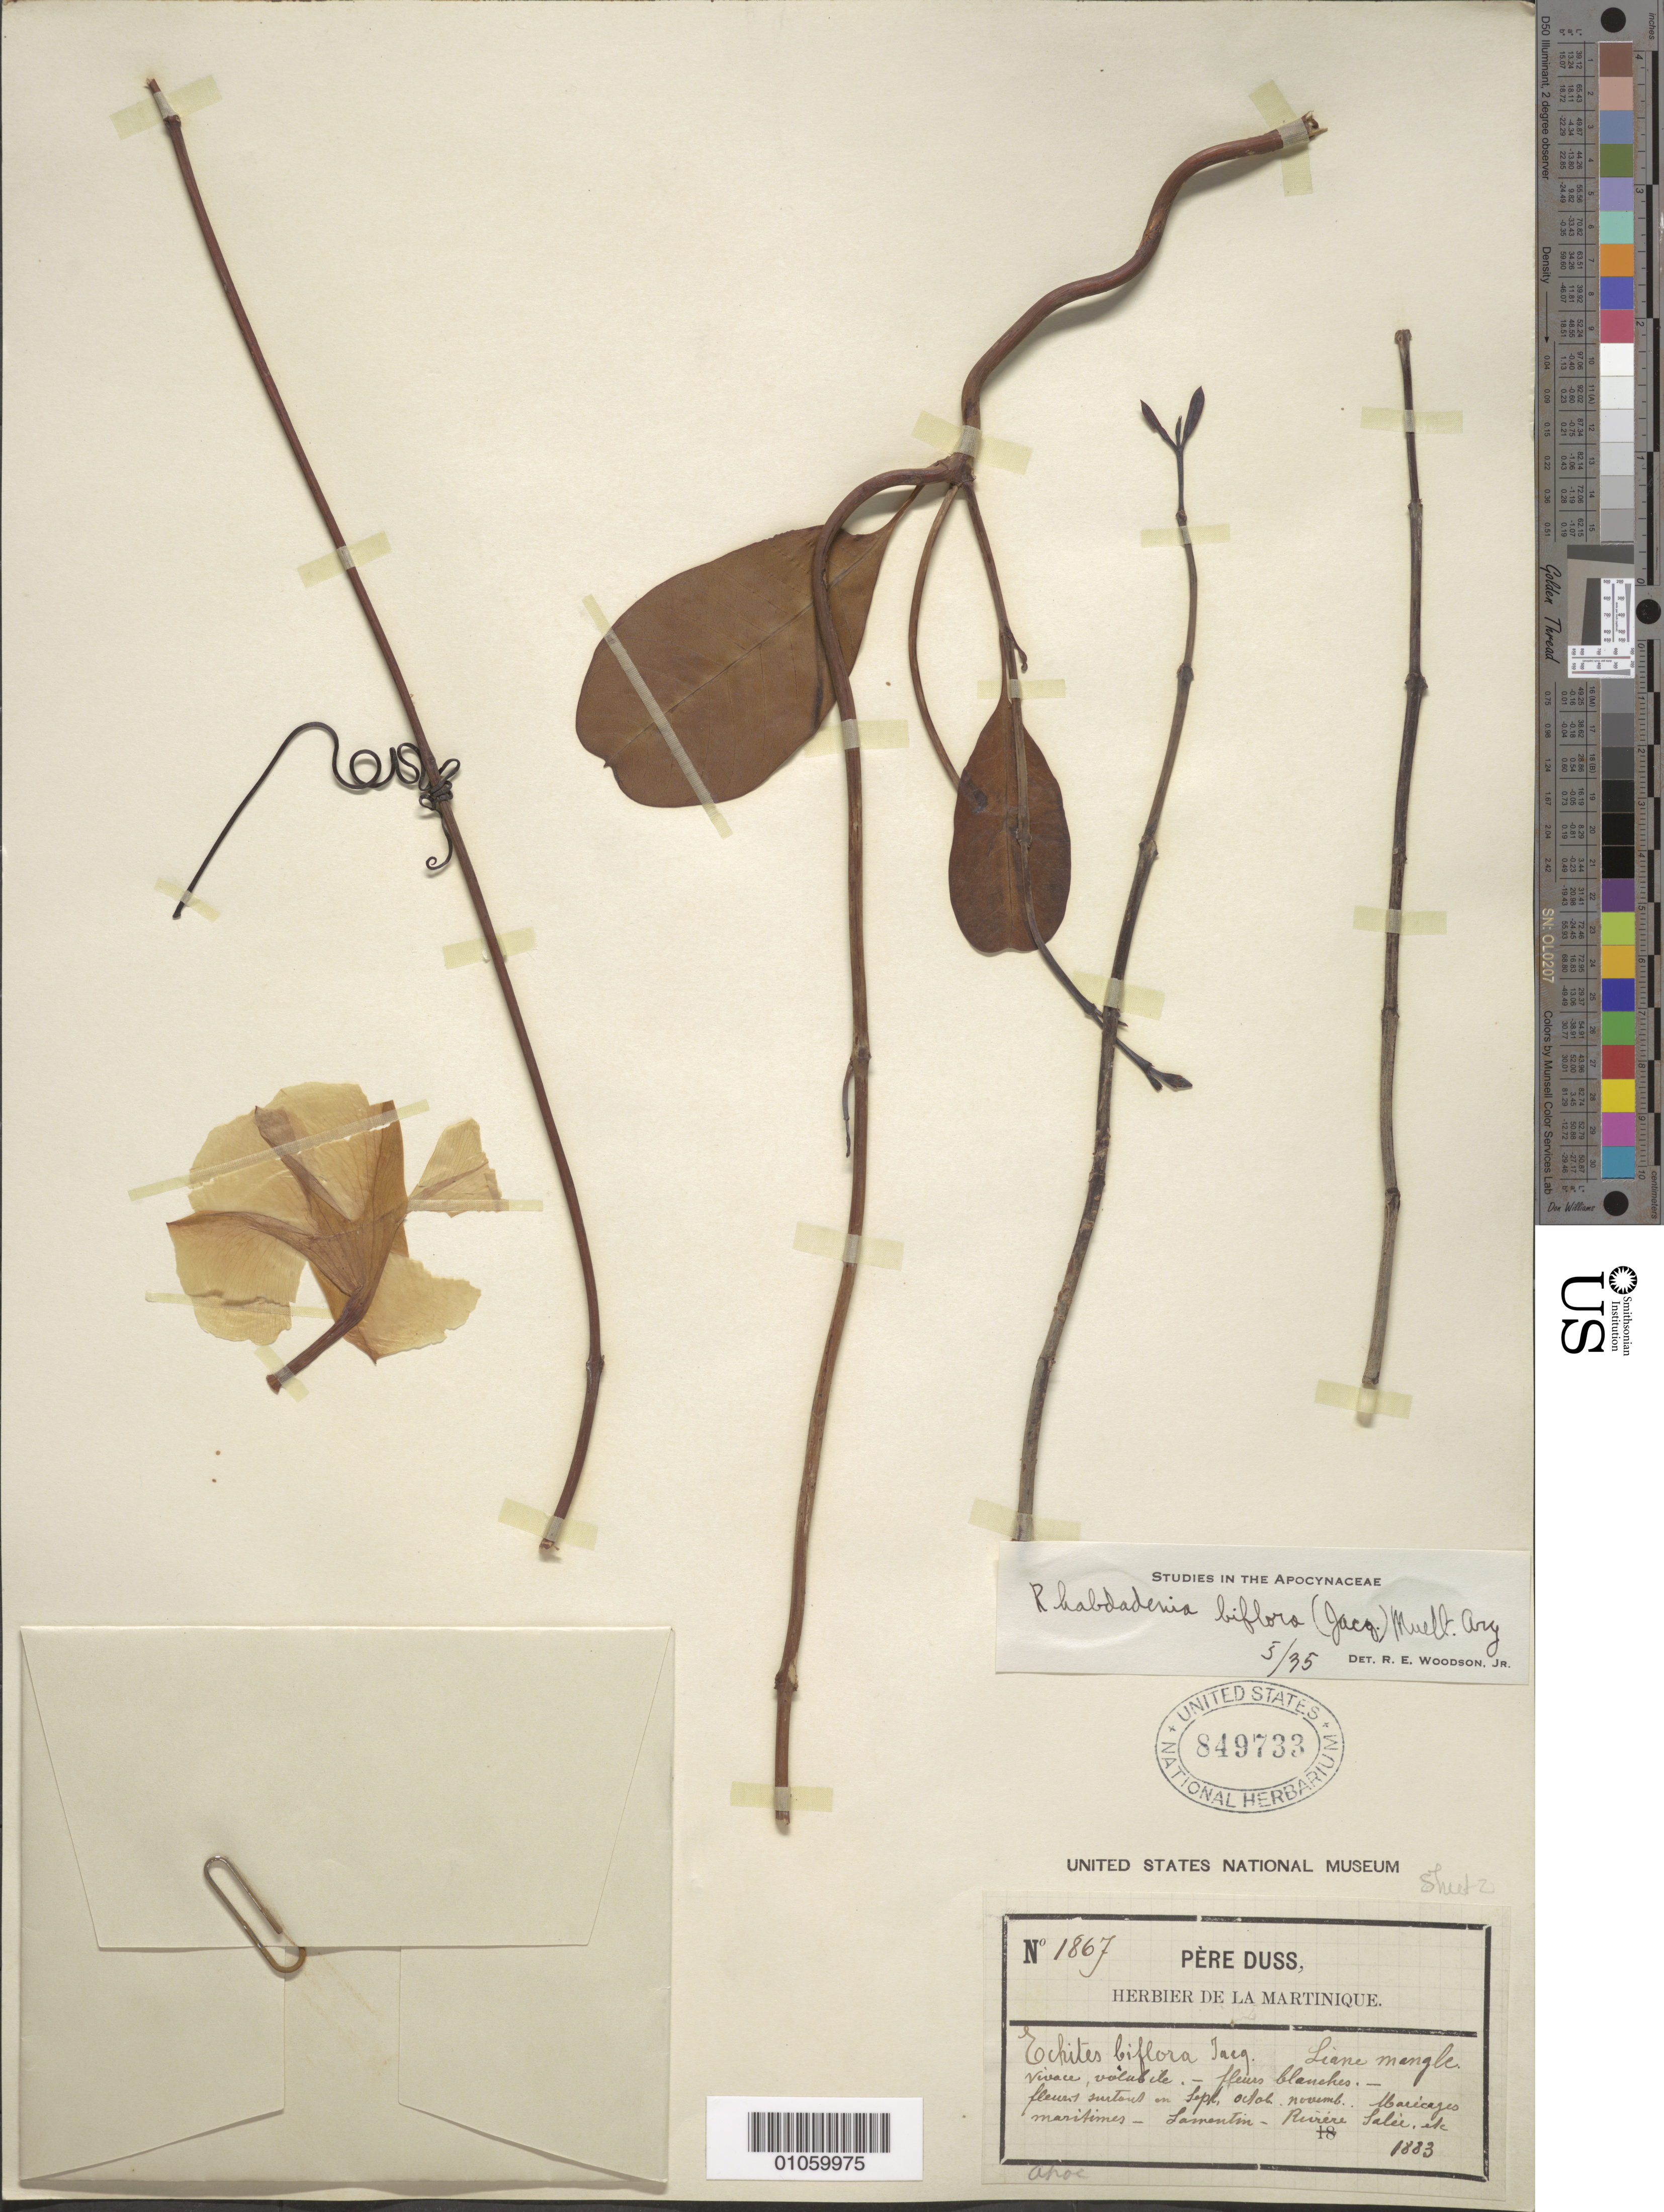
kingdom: Plantae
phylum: Tracheophyta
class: Magnoliopsida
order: Gentianales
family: Apocynaceae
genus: Rhabdadenia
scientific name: Rhabdadenia biflora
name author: (Jacq.) Müll. Arg.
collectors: Père Duss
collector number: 1867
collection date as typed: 1883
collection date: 1883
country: Martinique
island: Martinique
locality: Lamentin - Rivière-Salée, etc.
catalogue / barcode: US 849733